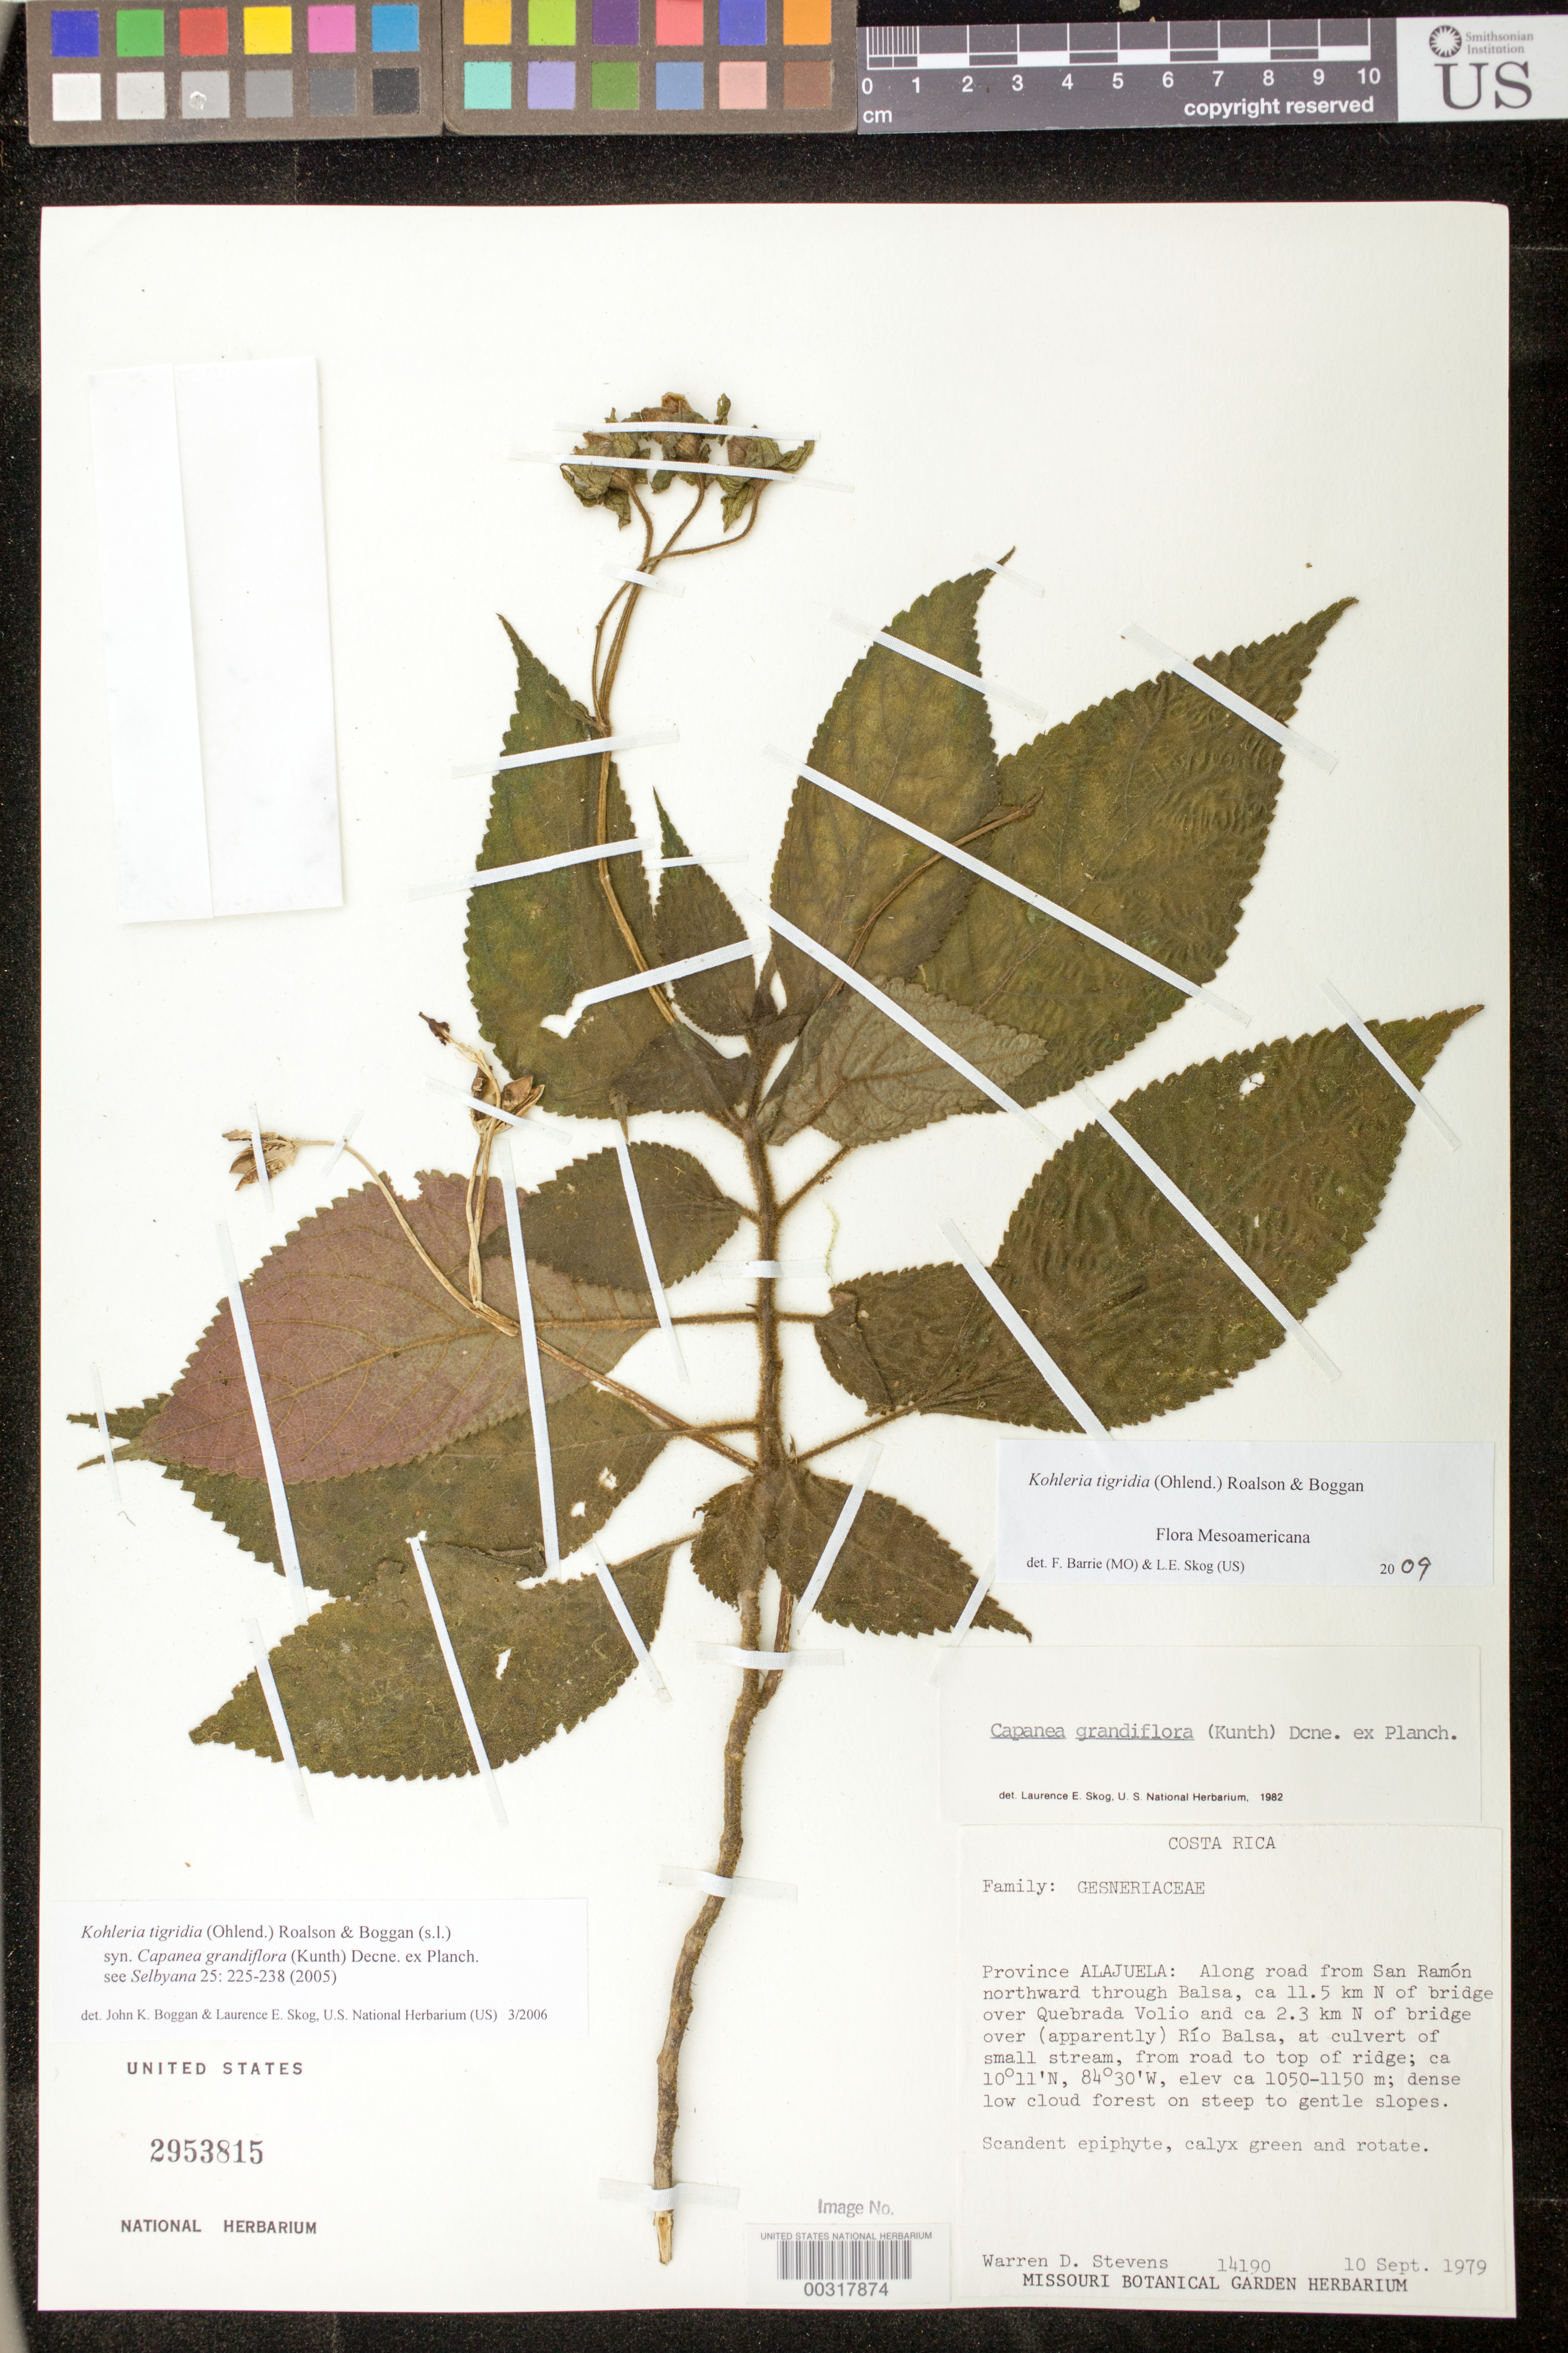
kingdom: Plantae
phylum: Tracheophyta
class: Magnoliopsida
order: Lamiales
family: Gesneriaceae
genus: Kohleria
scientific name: Kohleria tigridia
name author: (Ohlend.) Roalson & Boggan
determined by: Boggan, J. K.; Skog, L. E.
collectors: W. D. Stevens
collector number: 14190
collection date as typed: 10 Sep 1979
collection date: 1979-09-10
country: Costa Rica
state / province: Alajuela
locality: Along road from San Ramon northward through Balsa, ca 11.5 km N of bridge over Quebrada Volio and ca 2.3 km N of bridge ...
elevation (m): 1050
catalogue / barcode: US 2953815